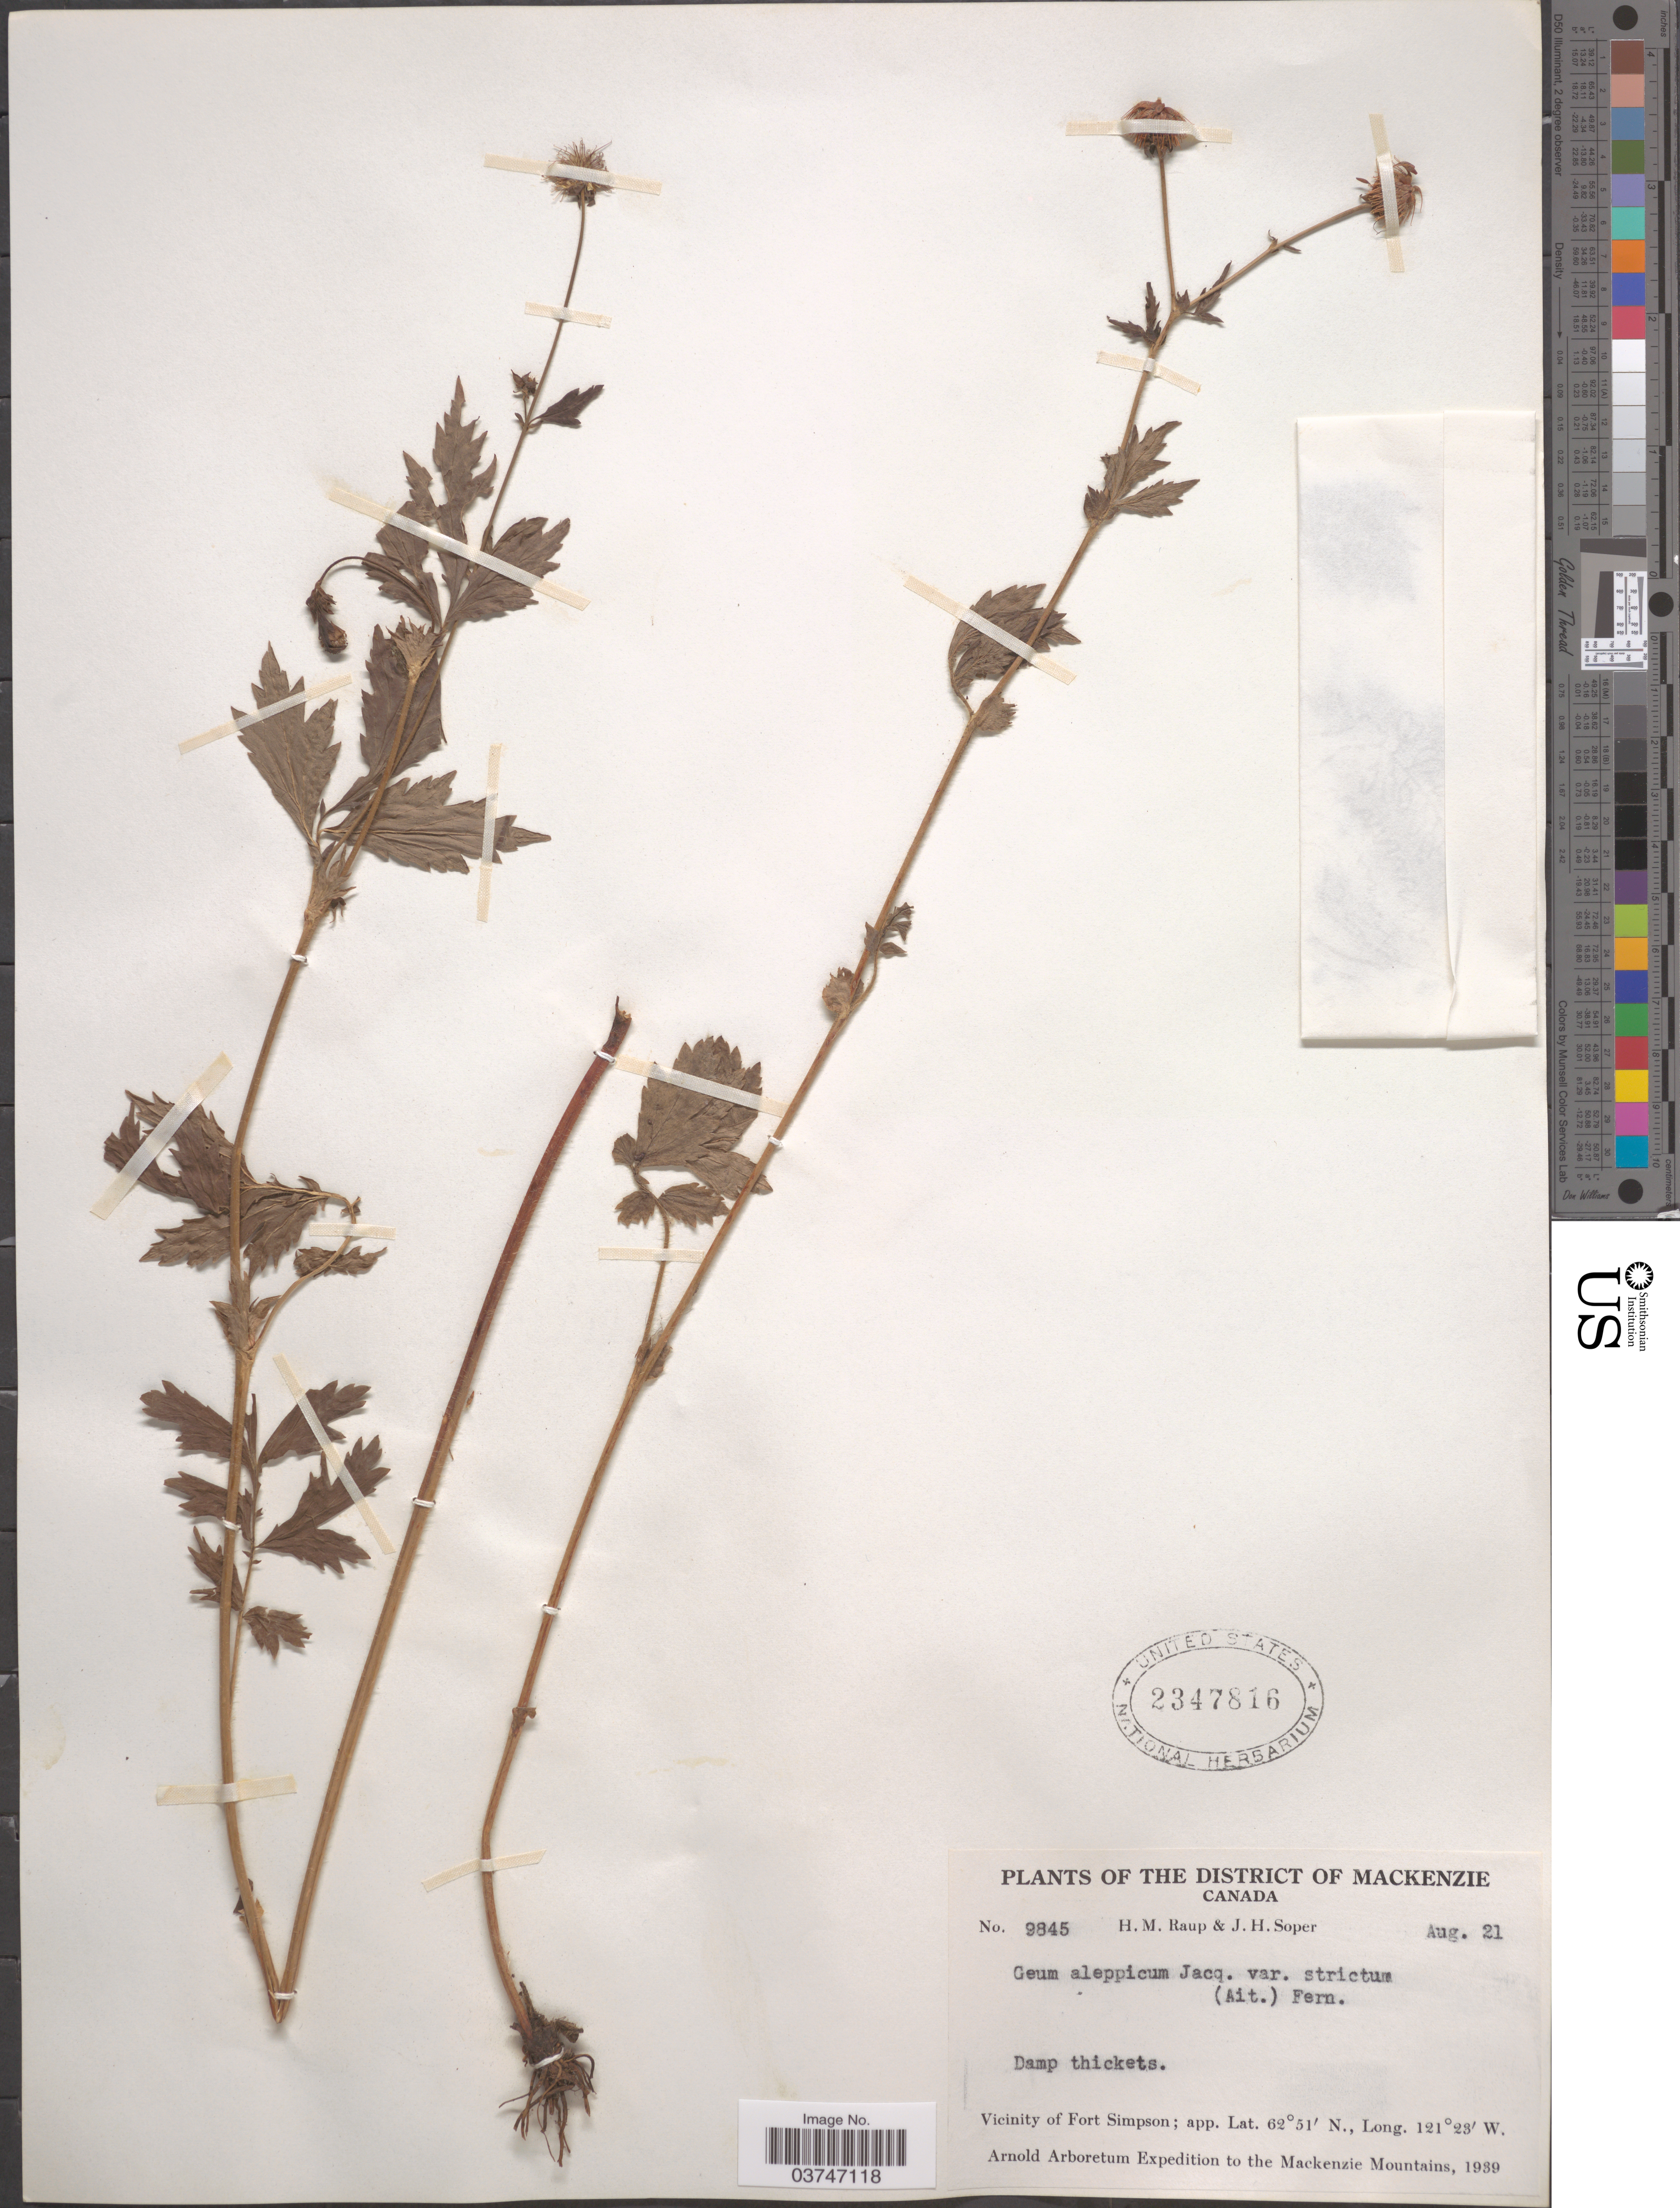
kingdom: Plantae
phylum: Tracheophyta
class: Magnoliopsida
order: Rosales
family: Rosaceae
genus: Geum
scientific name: Geum aleppicum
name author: Jacq.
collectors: H. Raup & J. H. Soper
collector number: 9845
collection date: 1939-08-21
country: Canada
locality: The District of Mackenzie. Vicinity of Fort Simpson. Mackenzie Mountains.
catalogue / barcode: US 2347816